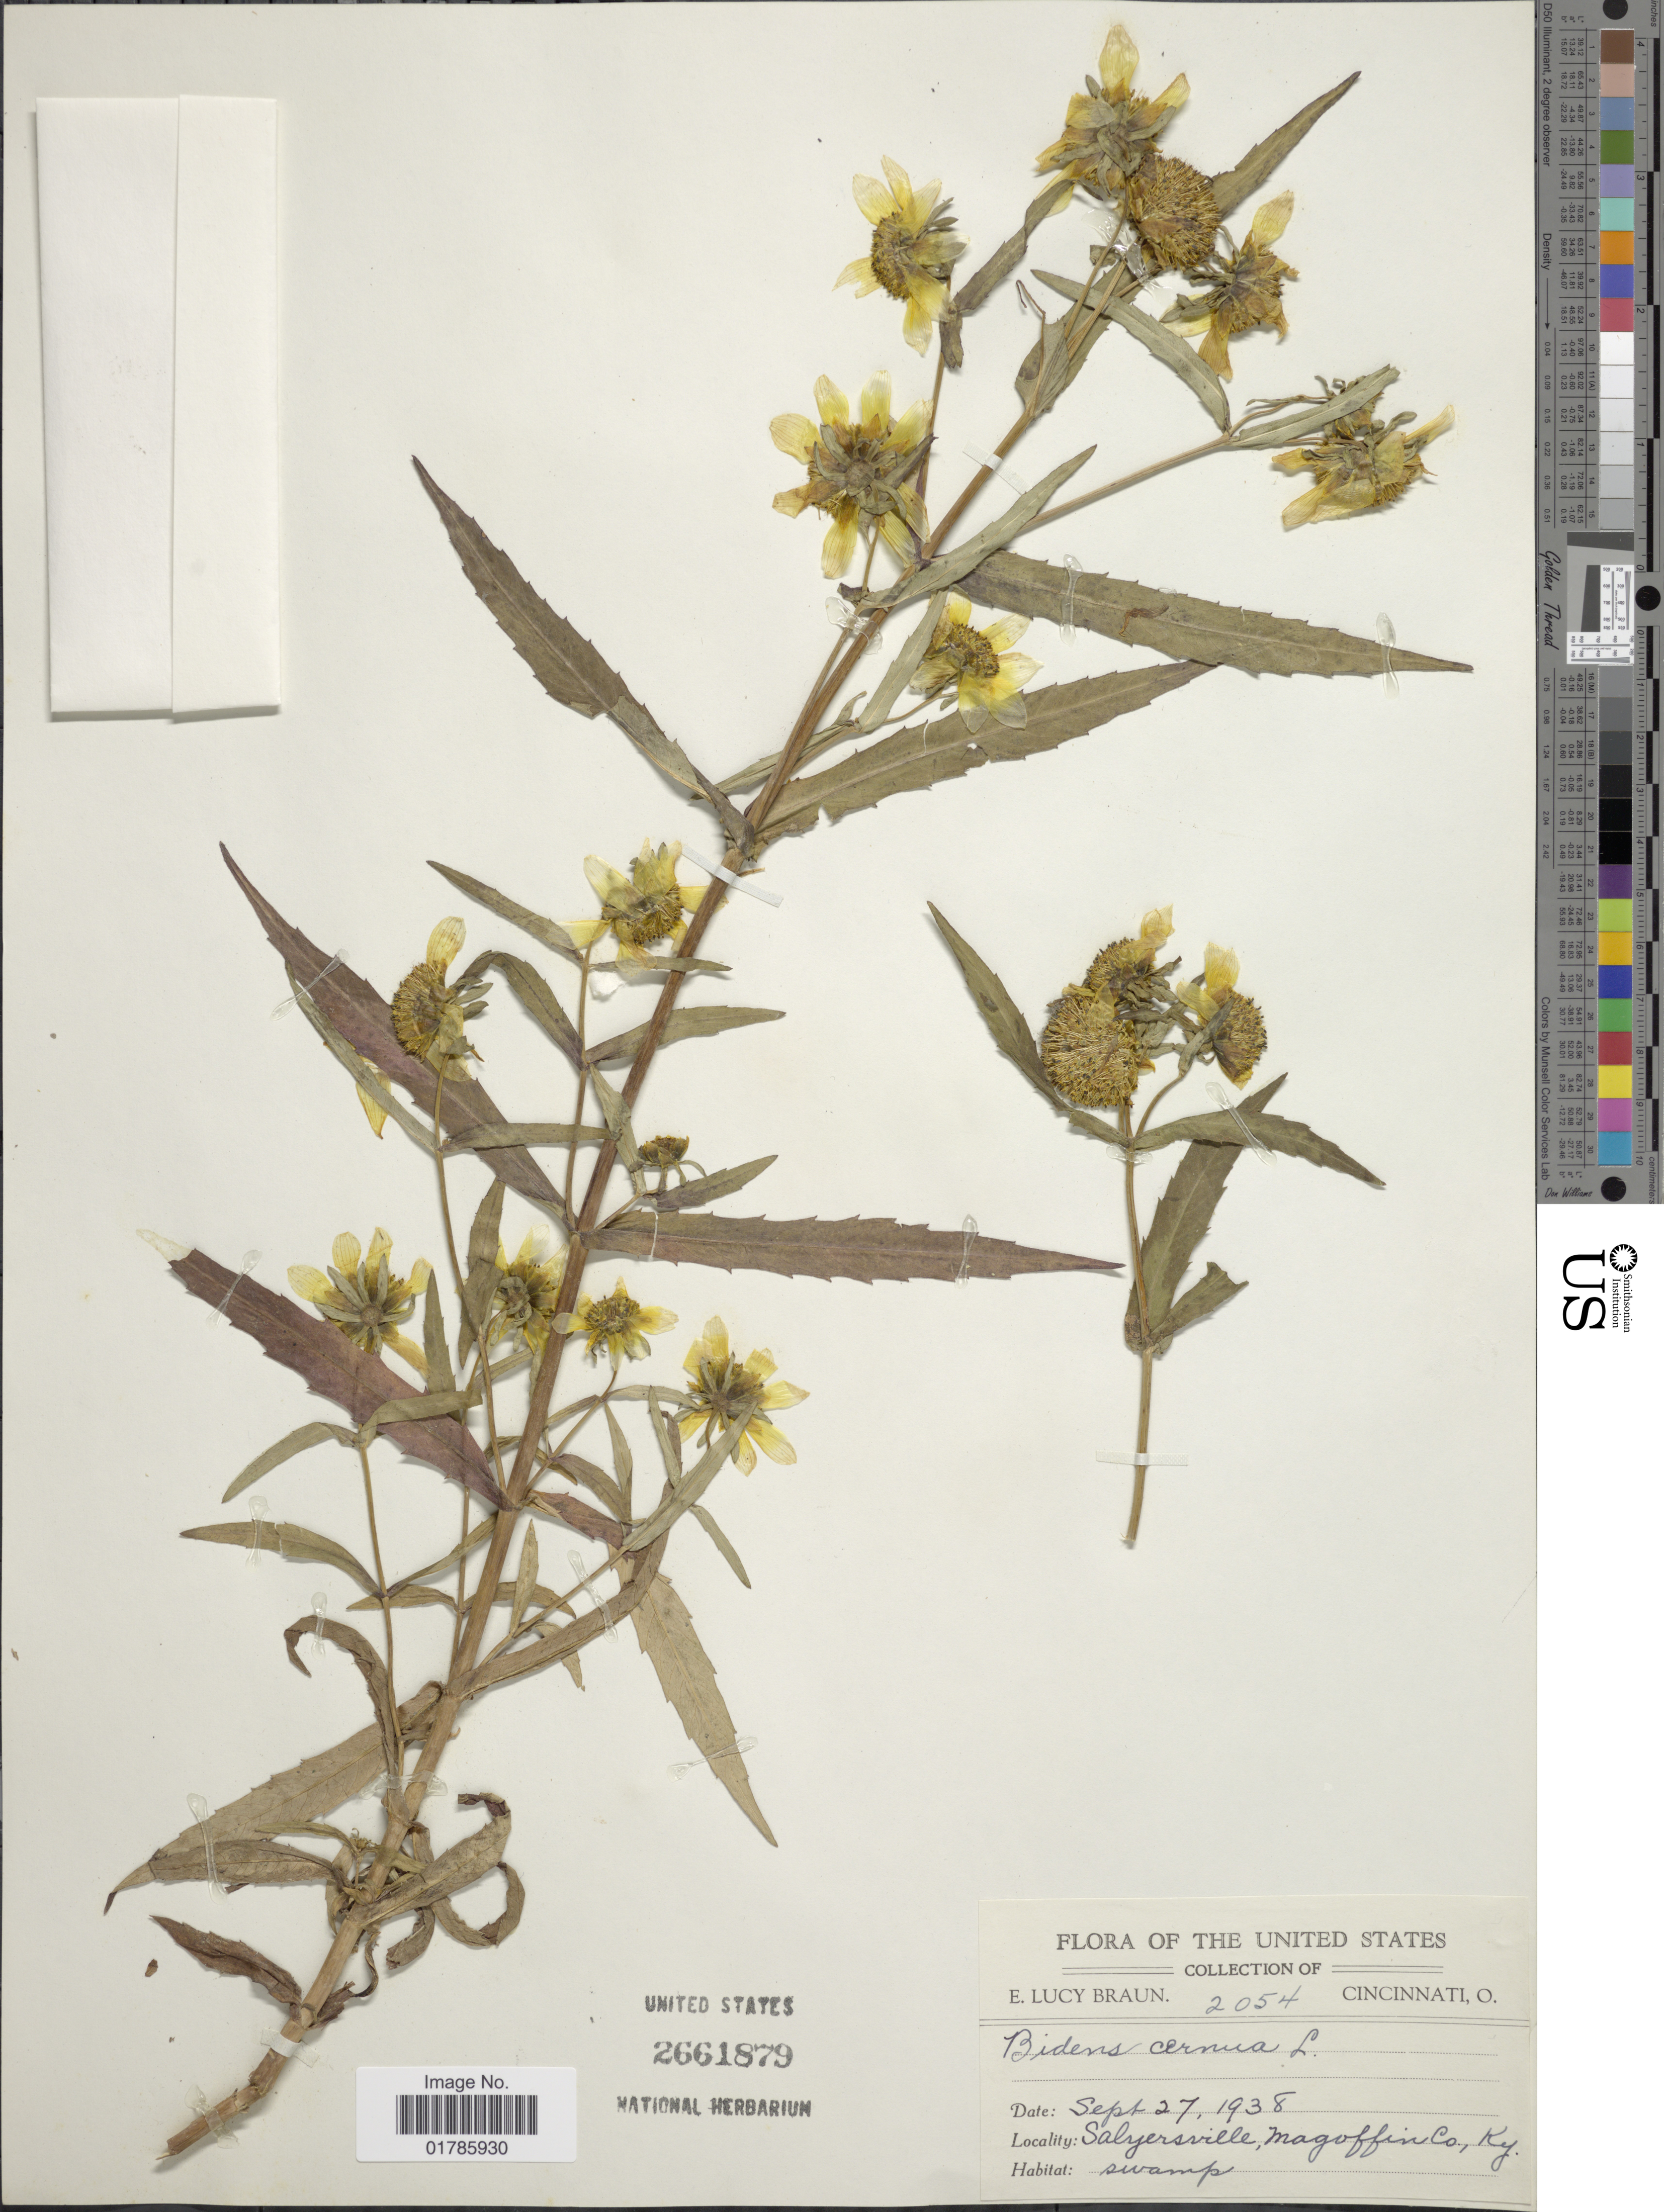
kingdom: Plantae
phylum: Tracheophyta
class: Magnoliopsida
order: Asterales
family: Asteraceae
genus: Bidens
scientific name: Bidens cernua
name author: L.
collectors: E. L. Braun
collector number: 2054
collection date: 1938-09-27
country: United States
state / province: Kentucky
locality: Salyersville, magoffin Co.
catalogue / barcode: US 2661879